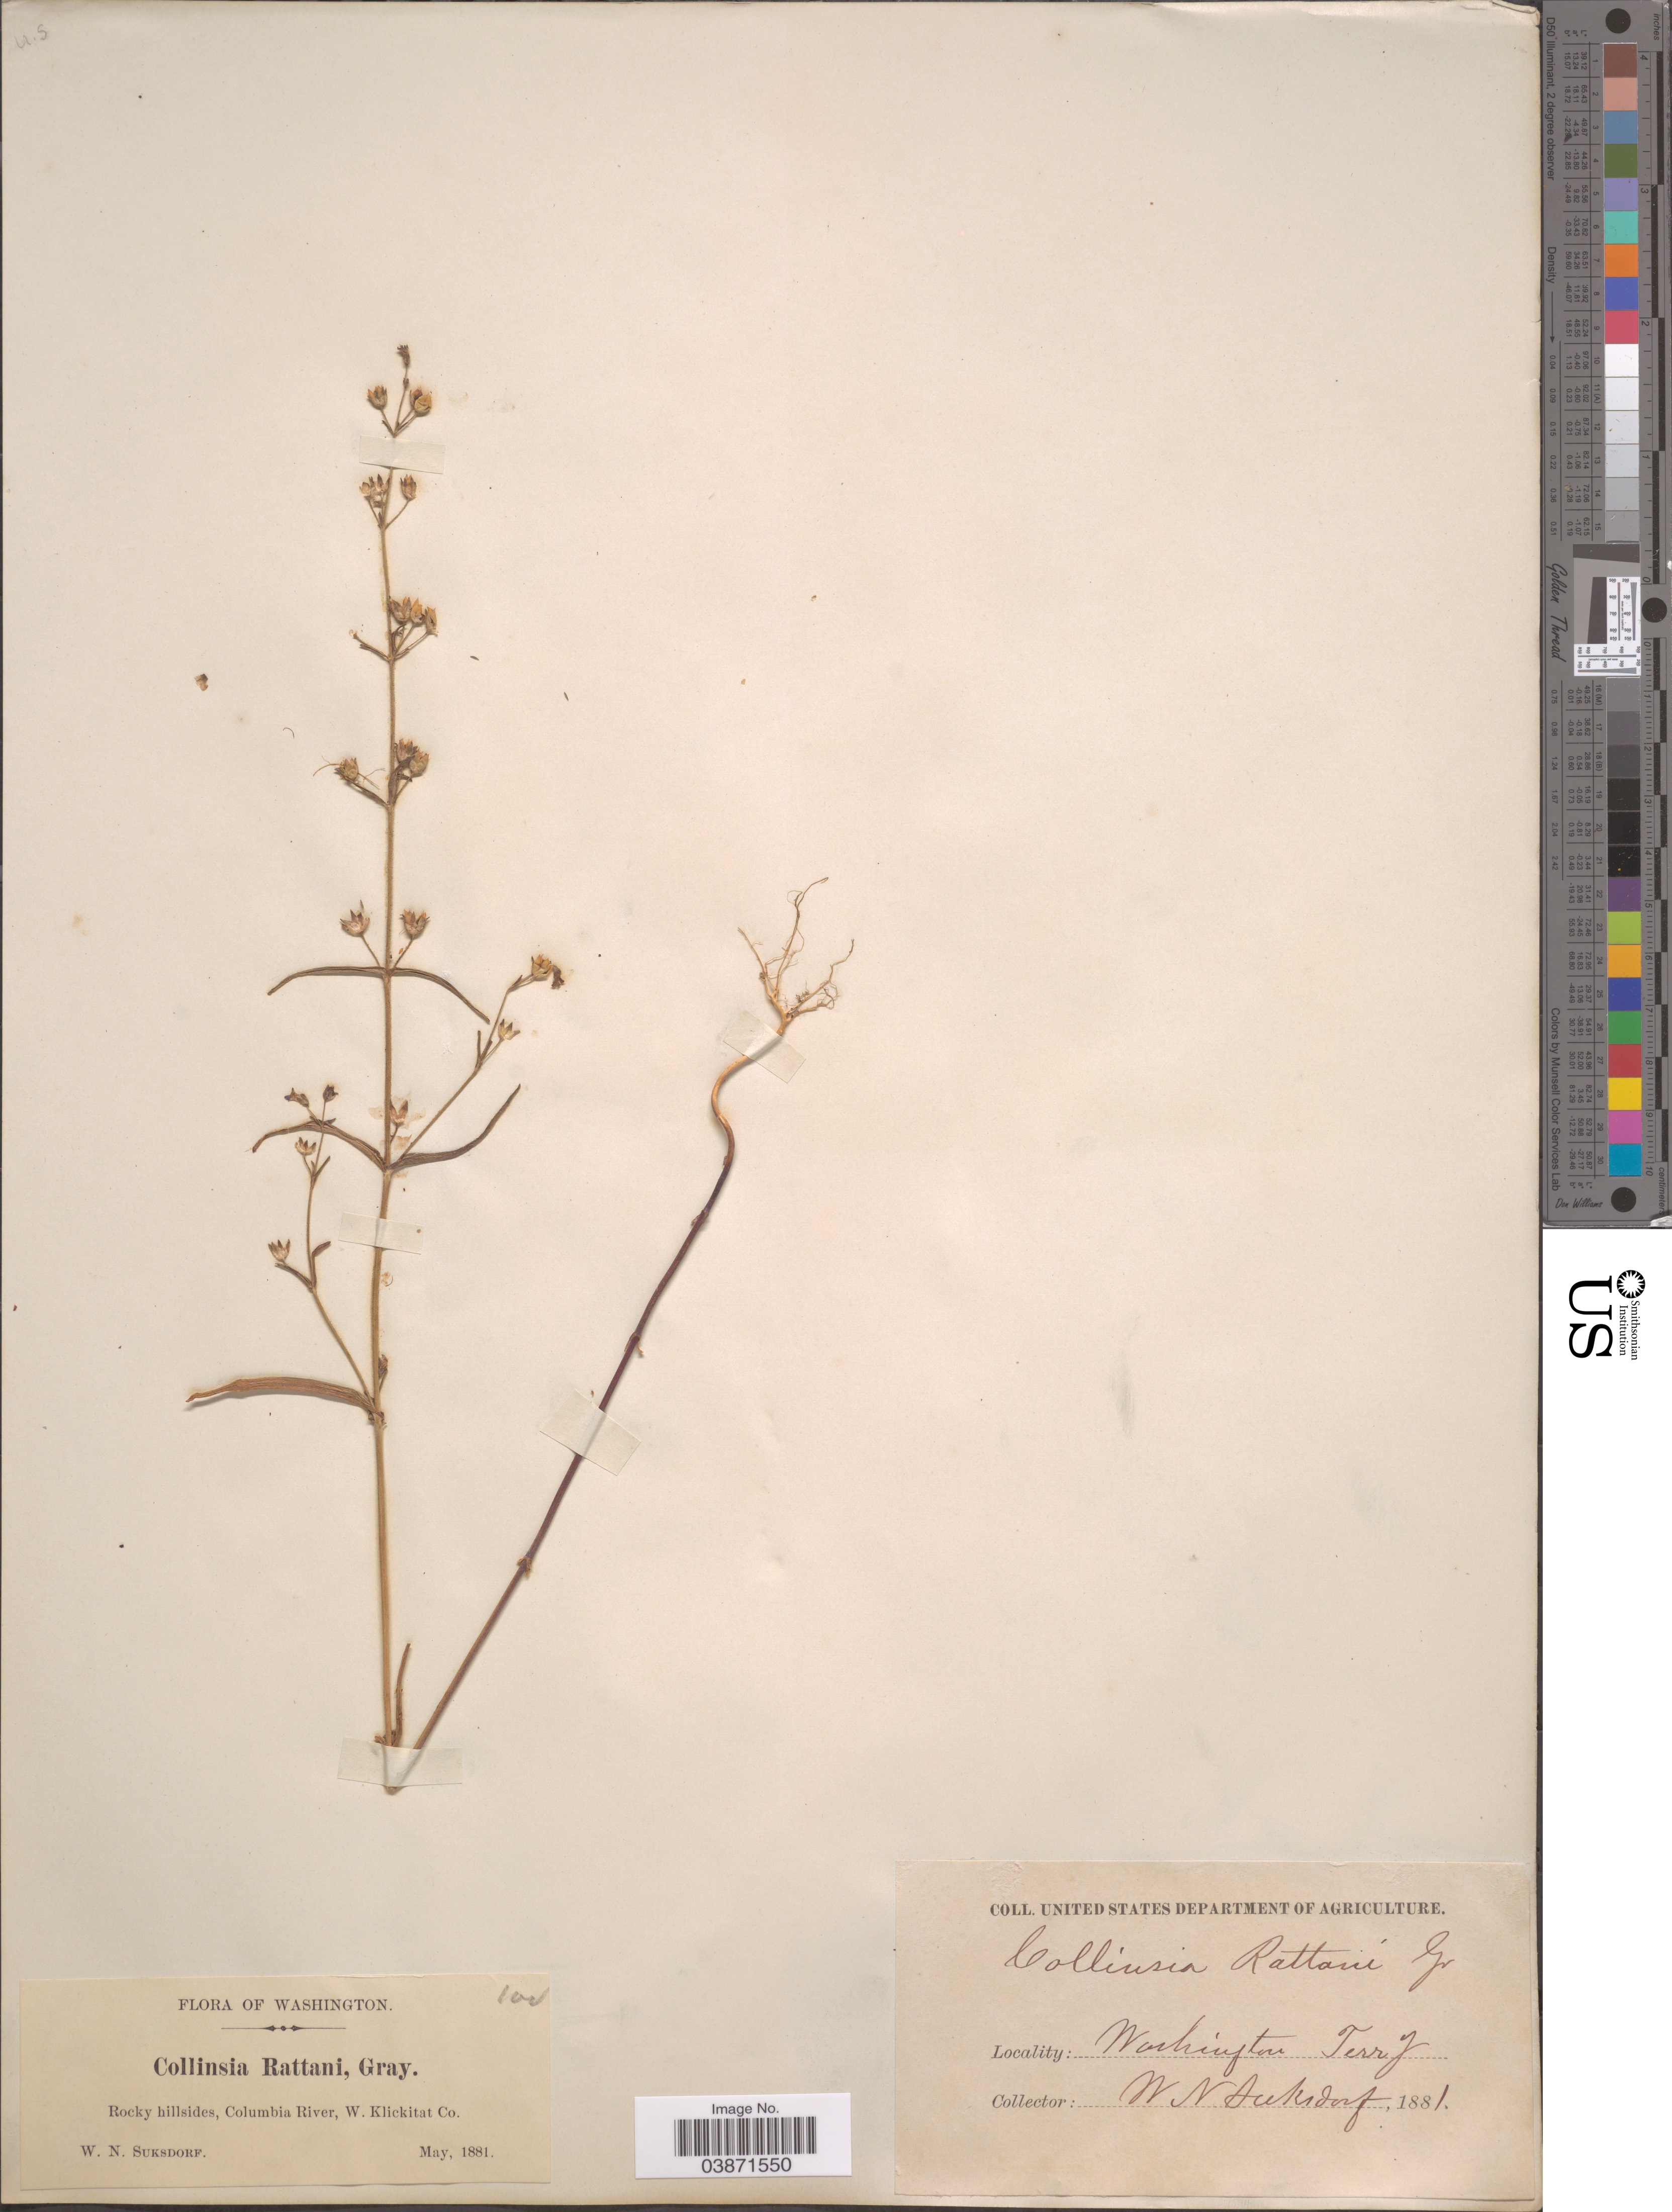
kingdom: Plantae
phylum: Tracheophyta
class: Magnoliopsida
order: Lamiales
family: Plantaginaceae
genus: Collinsia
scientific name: Collinsia rattanii var. typica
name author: Newsom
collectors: W. N. Suksdorf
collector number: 100?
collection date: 1881-05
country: United States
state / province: Washington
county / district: Klickitat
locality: Rocky hillsides, Columbia River, W. Klickitat Co.